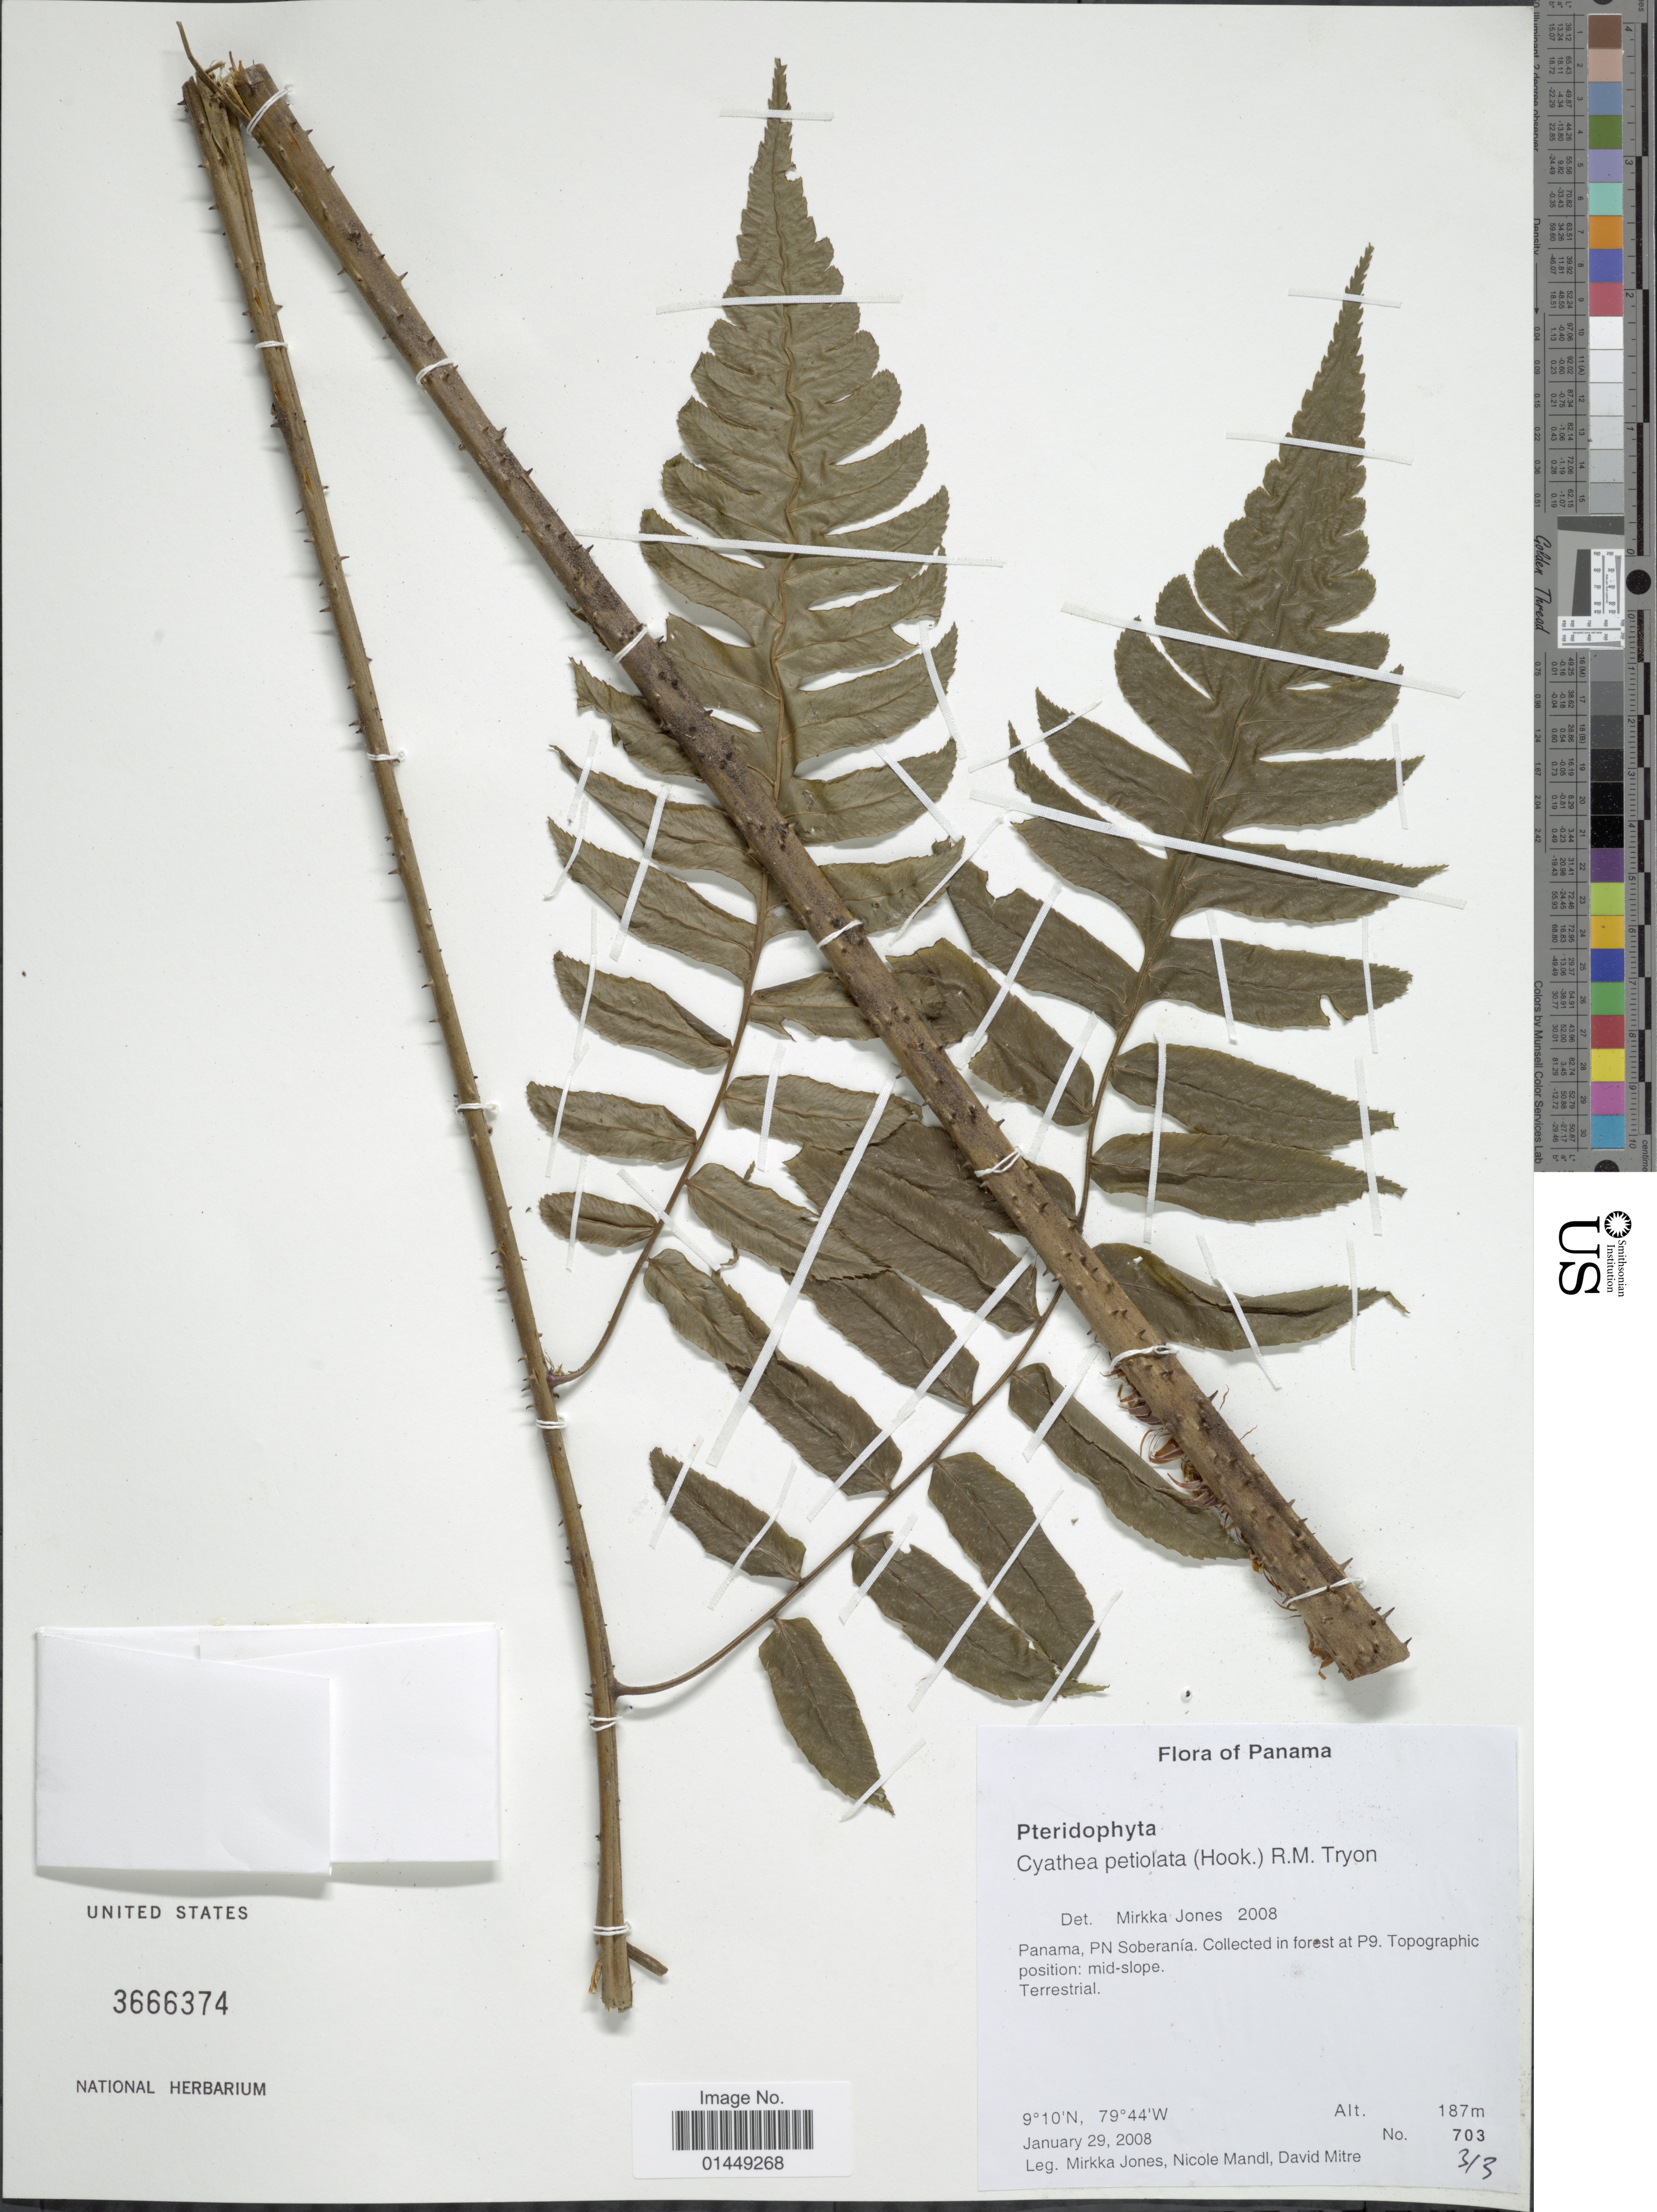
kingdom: Plantae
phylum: Tracheophyta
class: Polypodiopsida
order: Cyatheales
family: Cyatheaceae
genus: Cyathea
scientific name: Cyathea petiolata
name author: (Hook.) R.M. Tryon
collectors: M. Jones, N. Mandl & D. Mitre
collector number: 703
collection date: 2008-01-29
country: Panama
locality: Panama, PN Soberanía. Collected in forest at P9. Topographic position: mid-slope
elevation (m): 187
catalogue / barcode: US 3666374